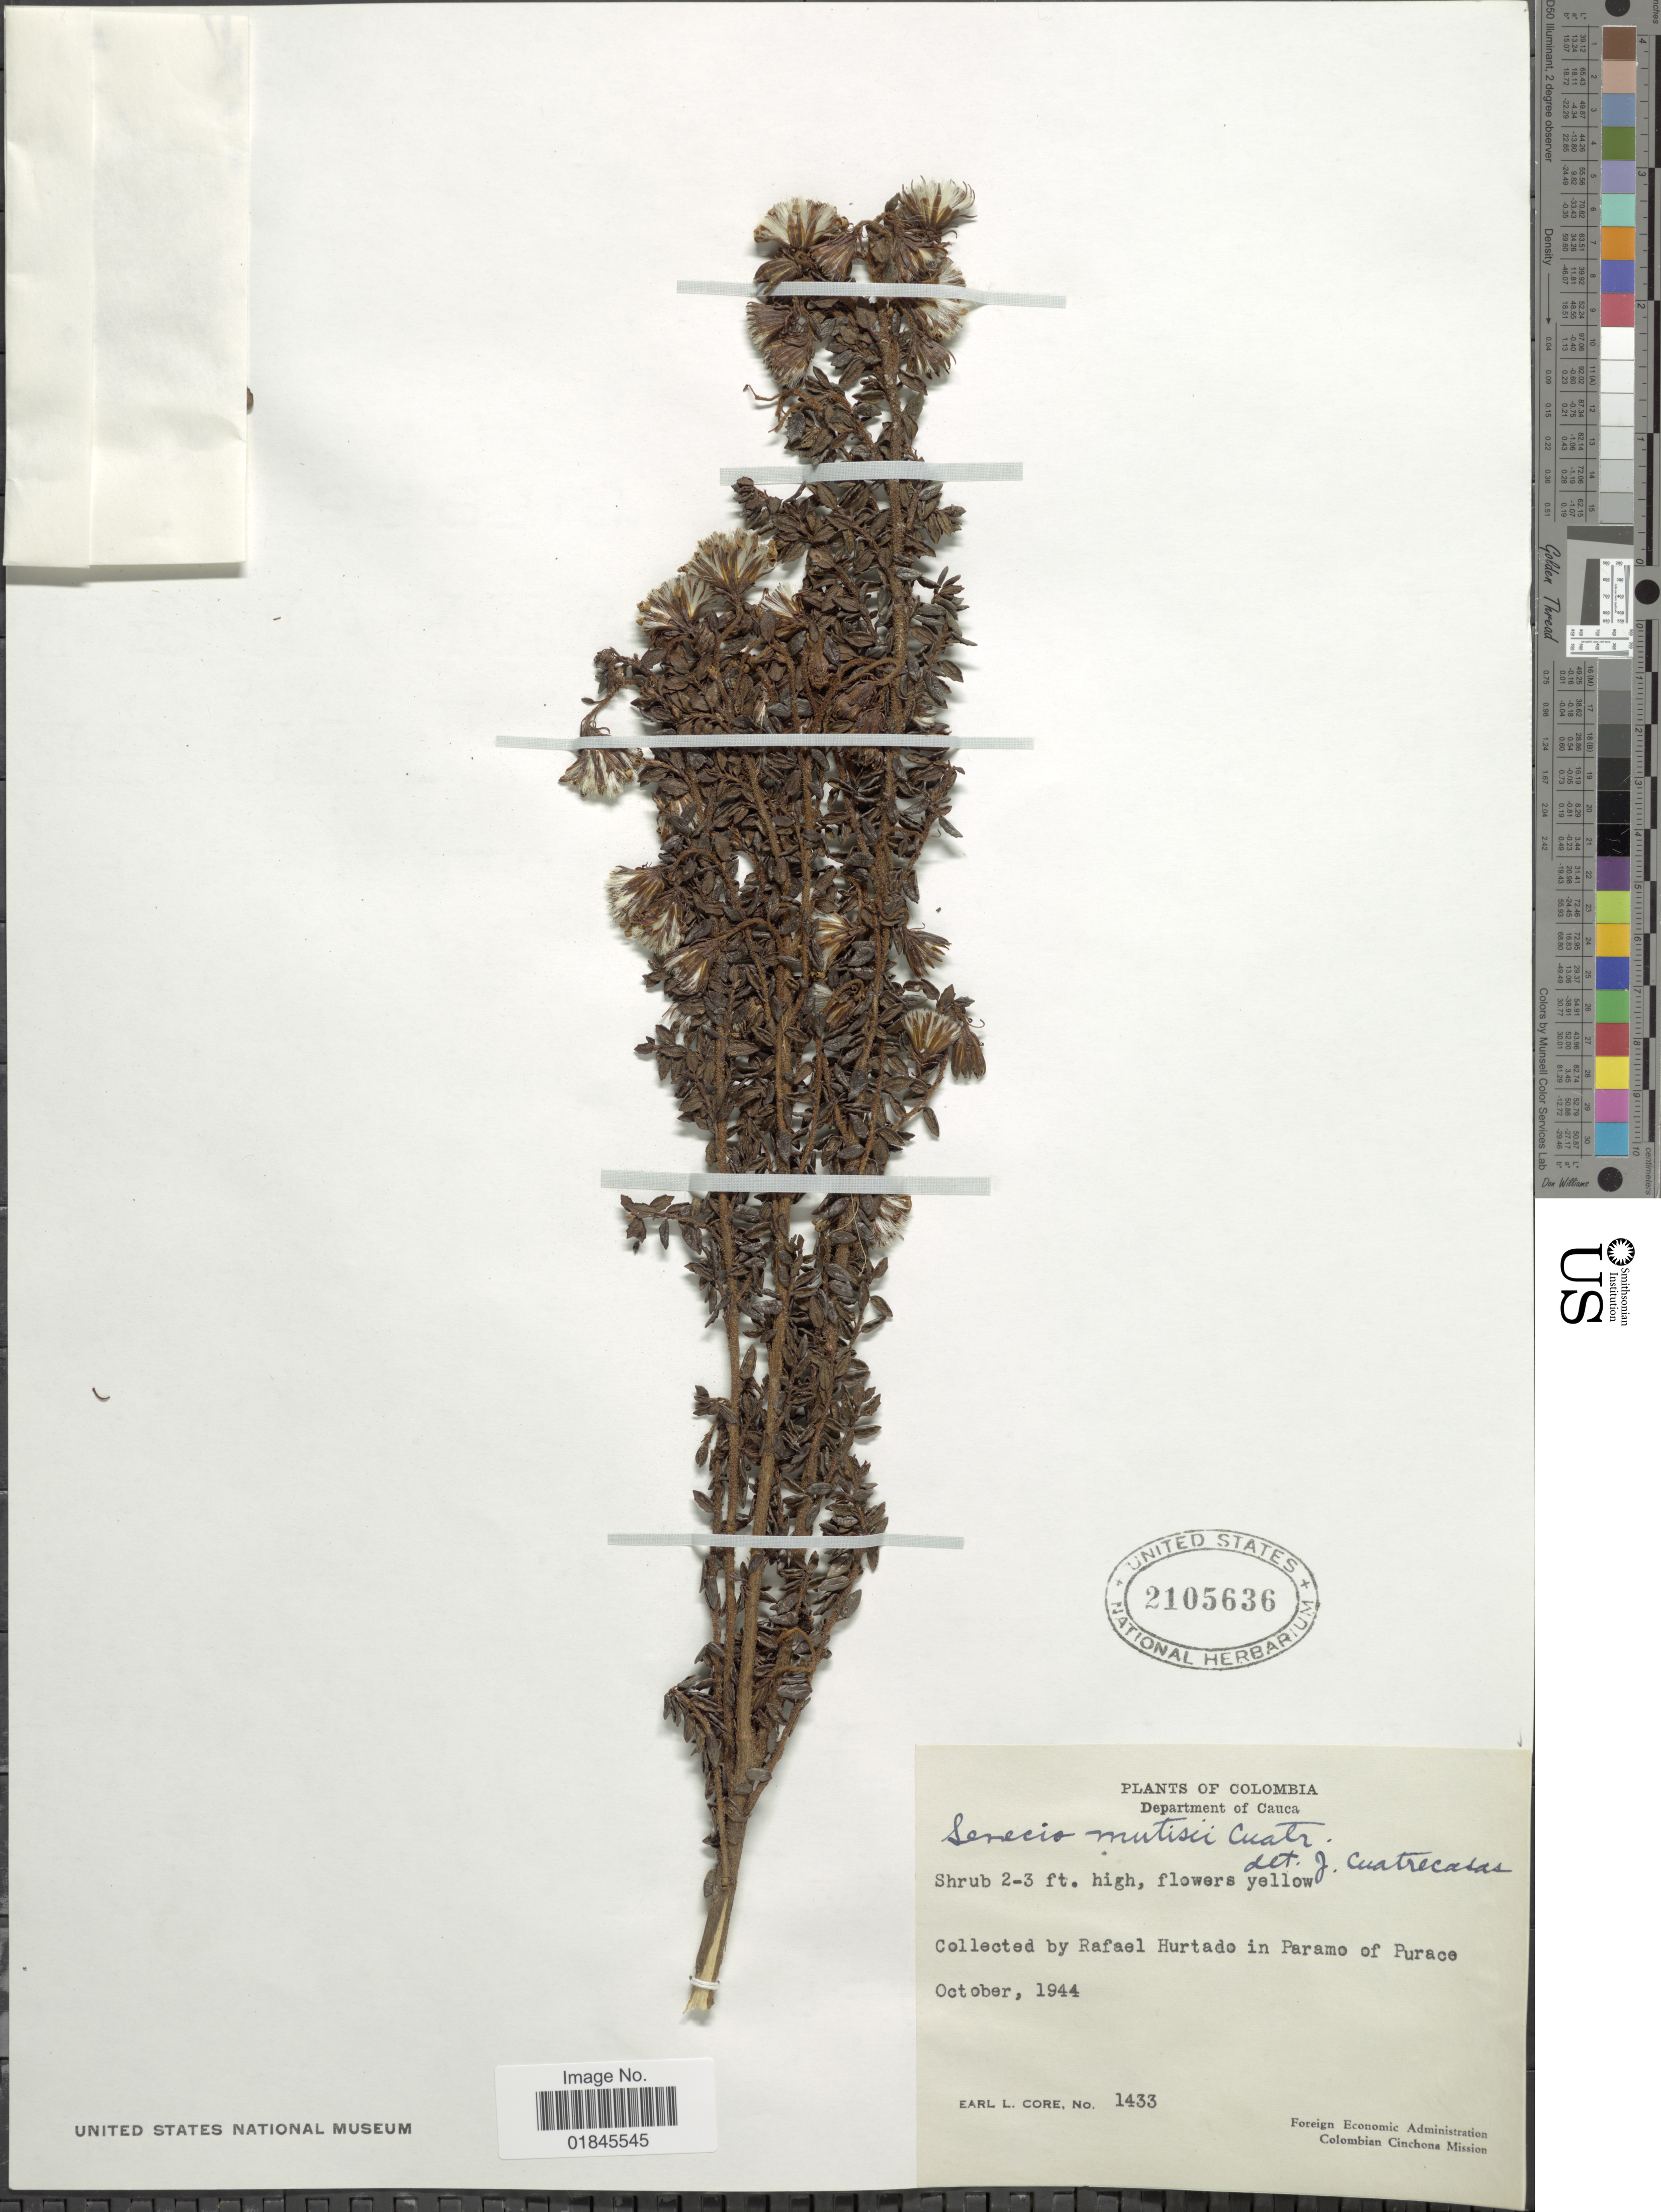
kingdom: Plantae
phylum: Tracheophyta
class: Magnoliopsida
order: Asterales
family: Asteraceae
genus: Pentacalia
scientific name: Pentacalia mutisii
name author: (Cuatrec.) Cuatrec.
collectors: R. Hurtado & E. Core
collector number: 1433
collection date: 1944-10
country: Colombia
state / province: Cauca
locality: Department of Cauca. Collected by Rafael Hurtado in Paramo of Purace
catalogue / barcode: US 2105636